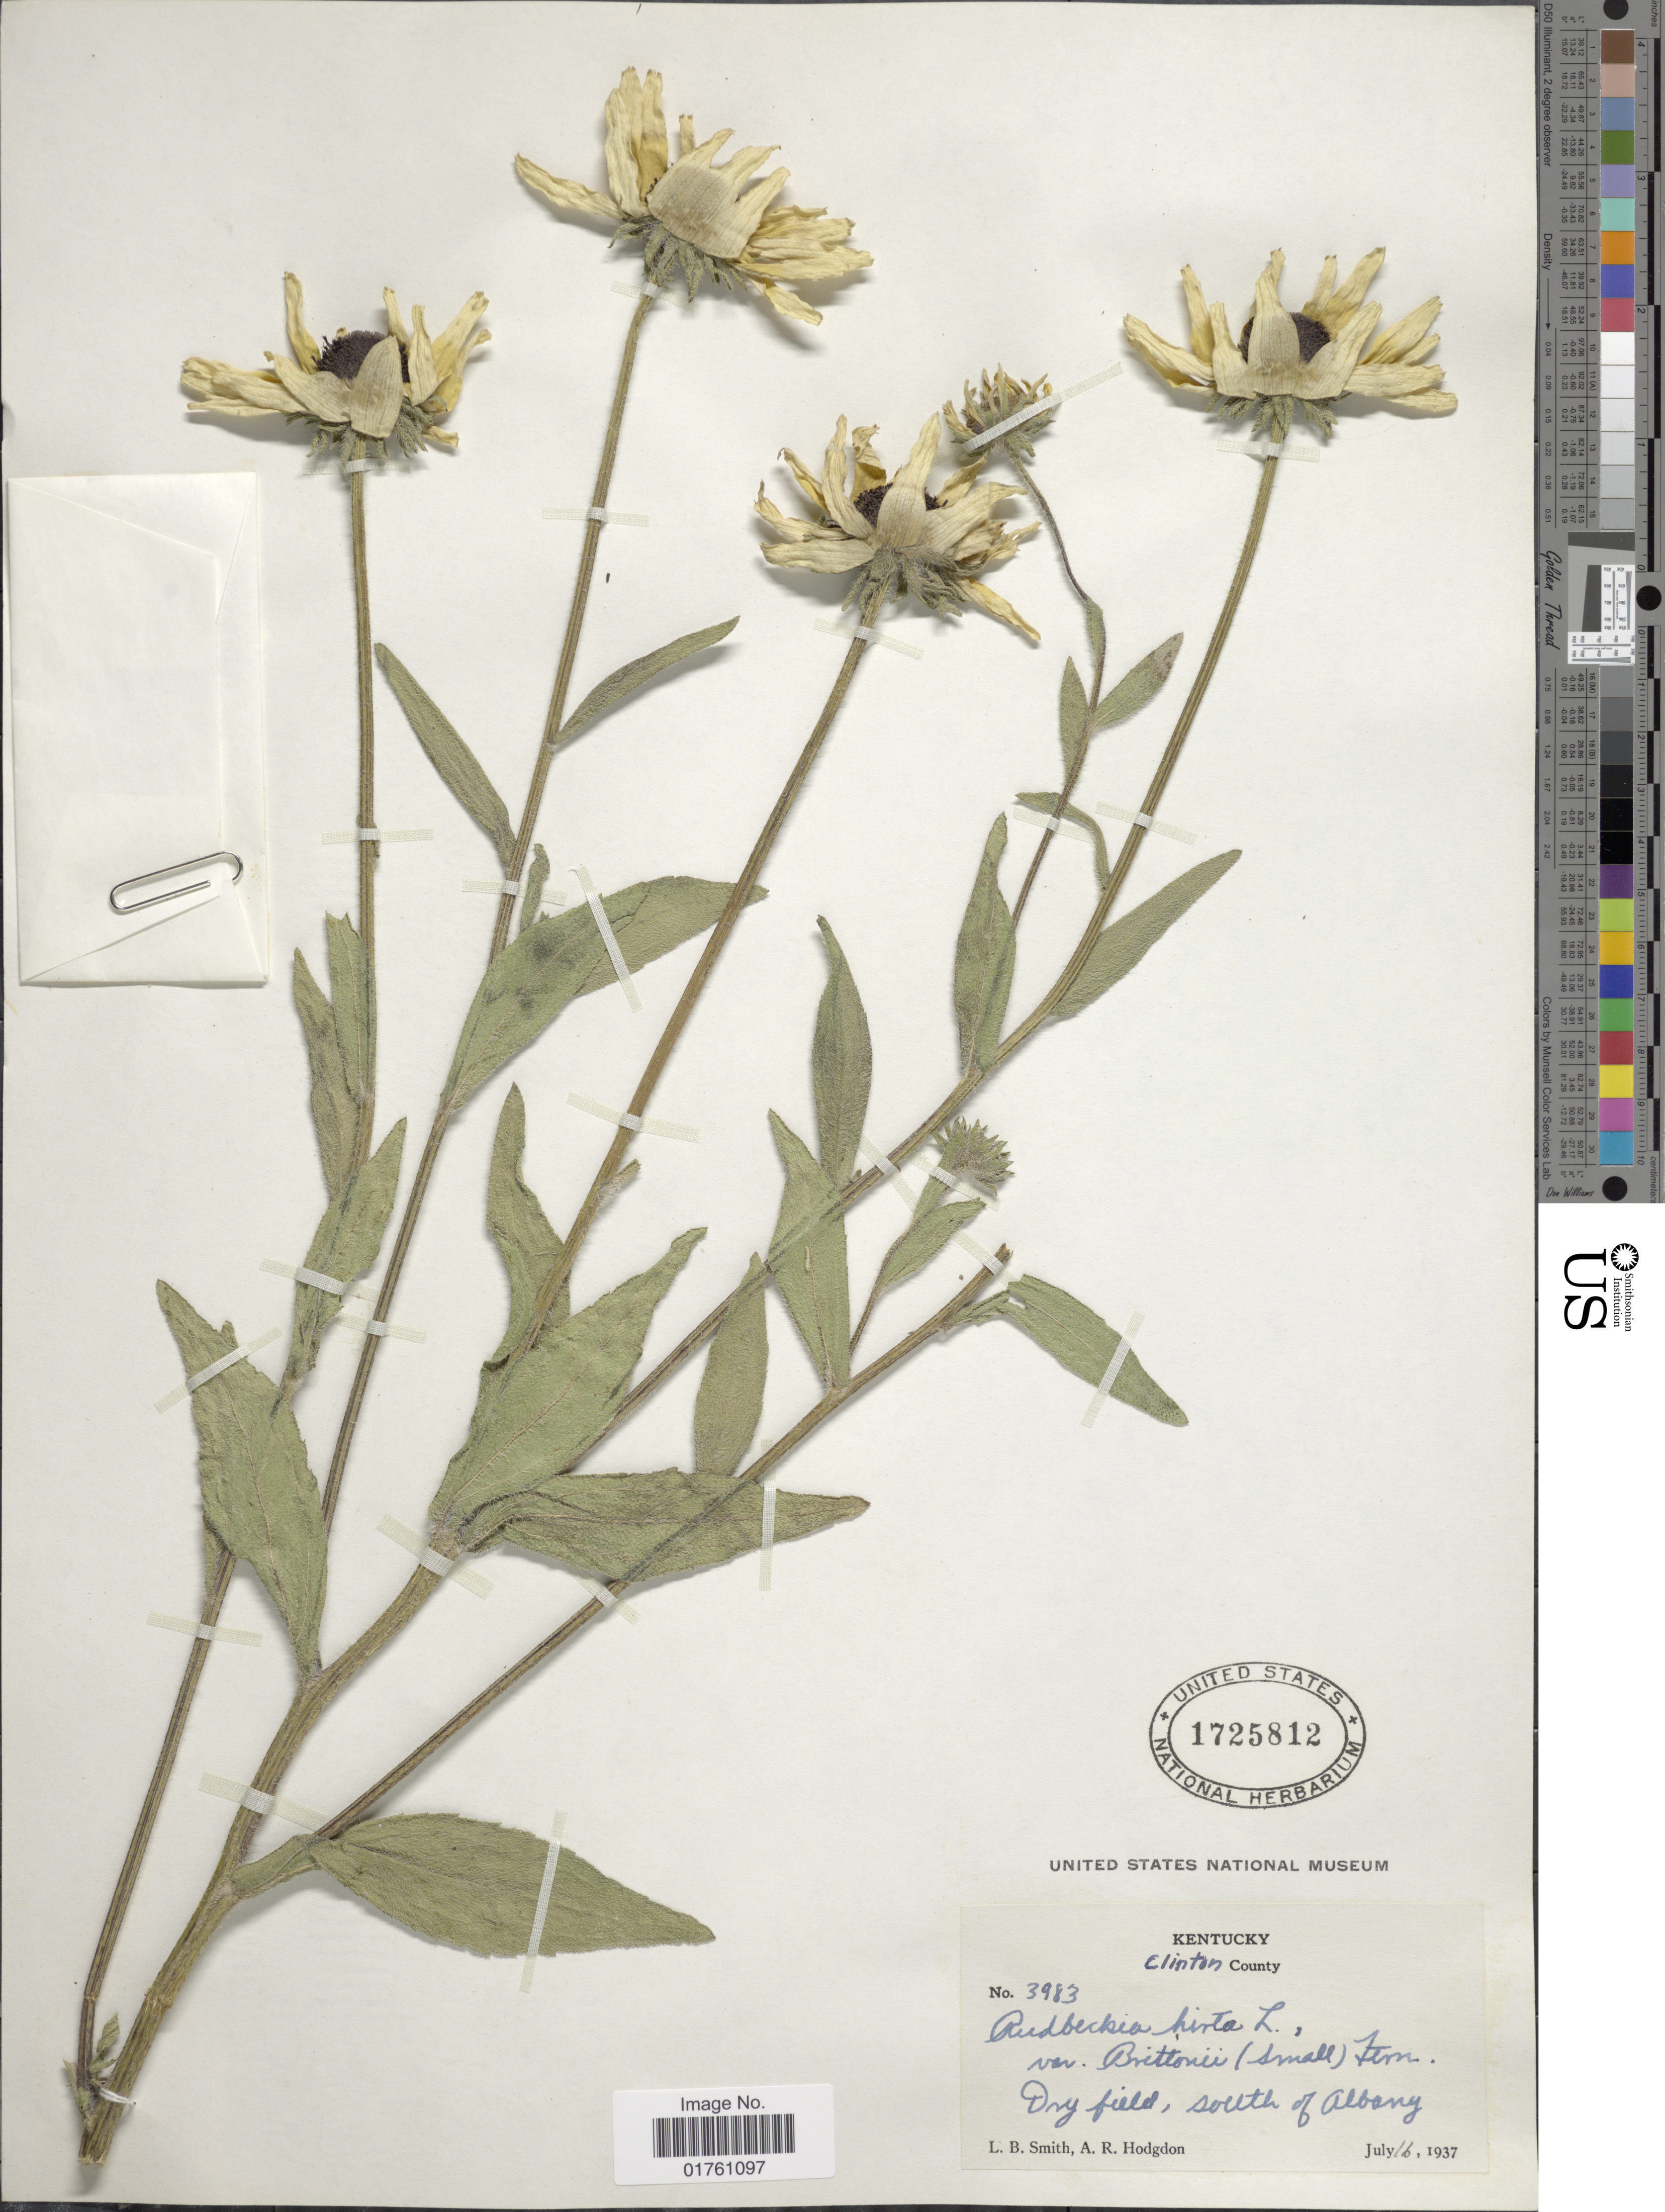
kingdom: Plantae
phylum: Tracheophyta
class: Magnoliopsida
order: Asterales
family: Asteraceae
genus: Rudbeckia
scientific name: Rudbeckia hirta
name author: L.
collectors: L. Smith & A. R. Hodgdon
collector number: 2983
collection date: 1937-07-16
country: United States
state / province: Kentucky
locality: Clinton County, Dry field, south of Albany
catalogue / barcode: US 1725812